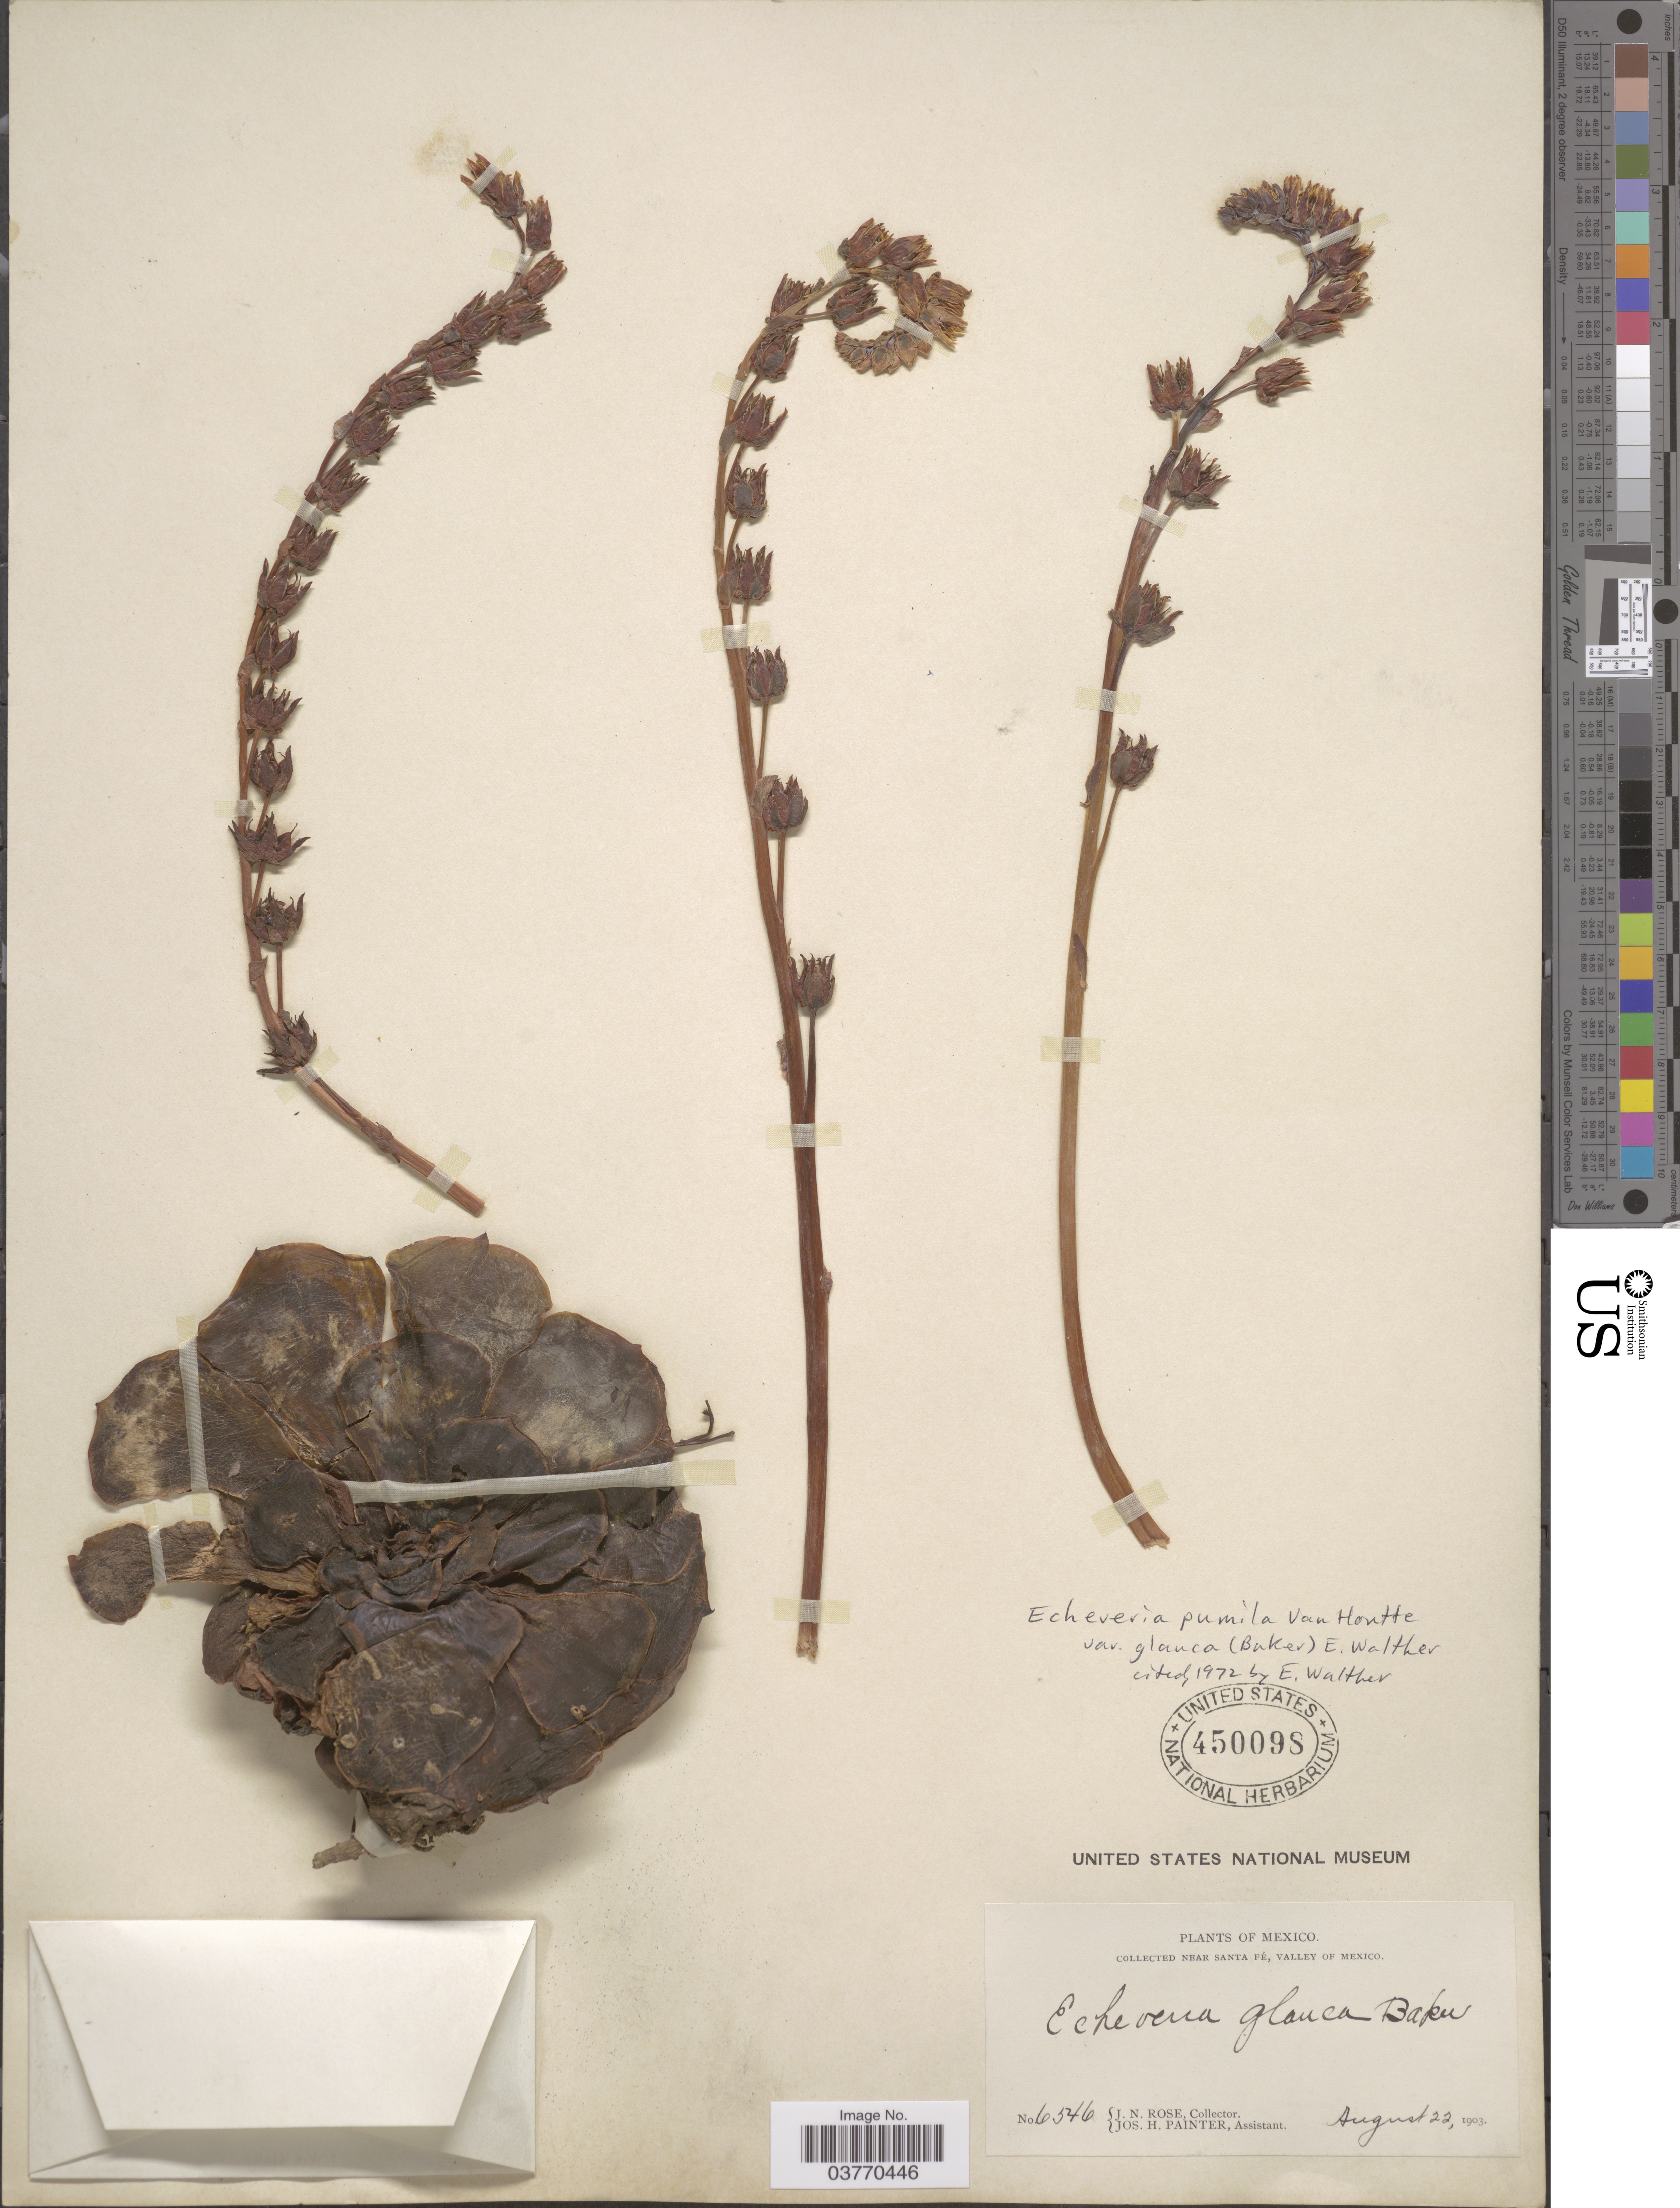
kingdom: Plantae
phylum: Tracheophyta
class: Magnoliopsida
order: Saxifragales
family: Crassulaceae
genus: Echeveria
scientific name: Echeveria pumila var. glauca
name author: (Baker) E. Walther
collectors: J. N. Rose & J. H. Painter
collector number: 6546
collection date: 1903-08-22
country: Mexico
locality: Santa Fé, Valley of Mexico.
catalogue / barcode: US 450098